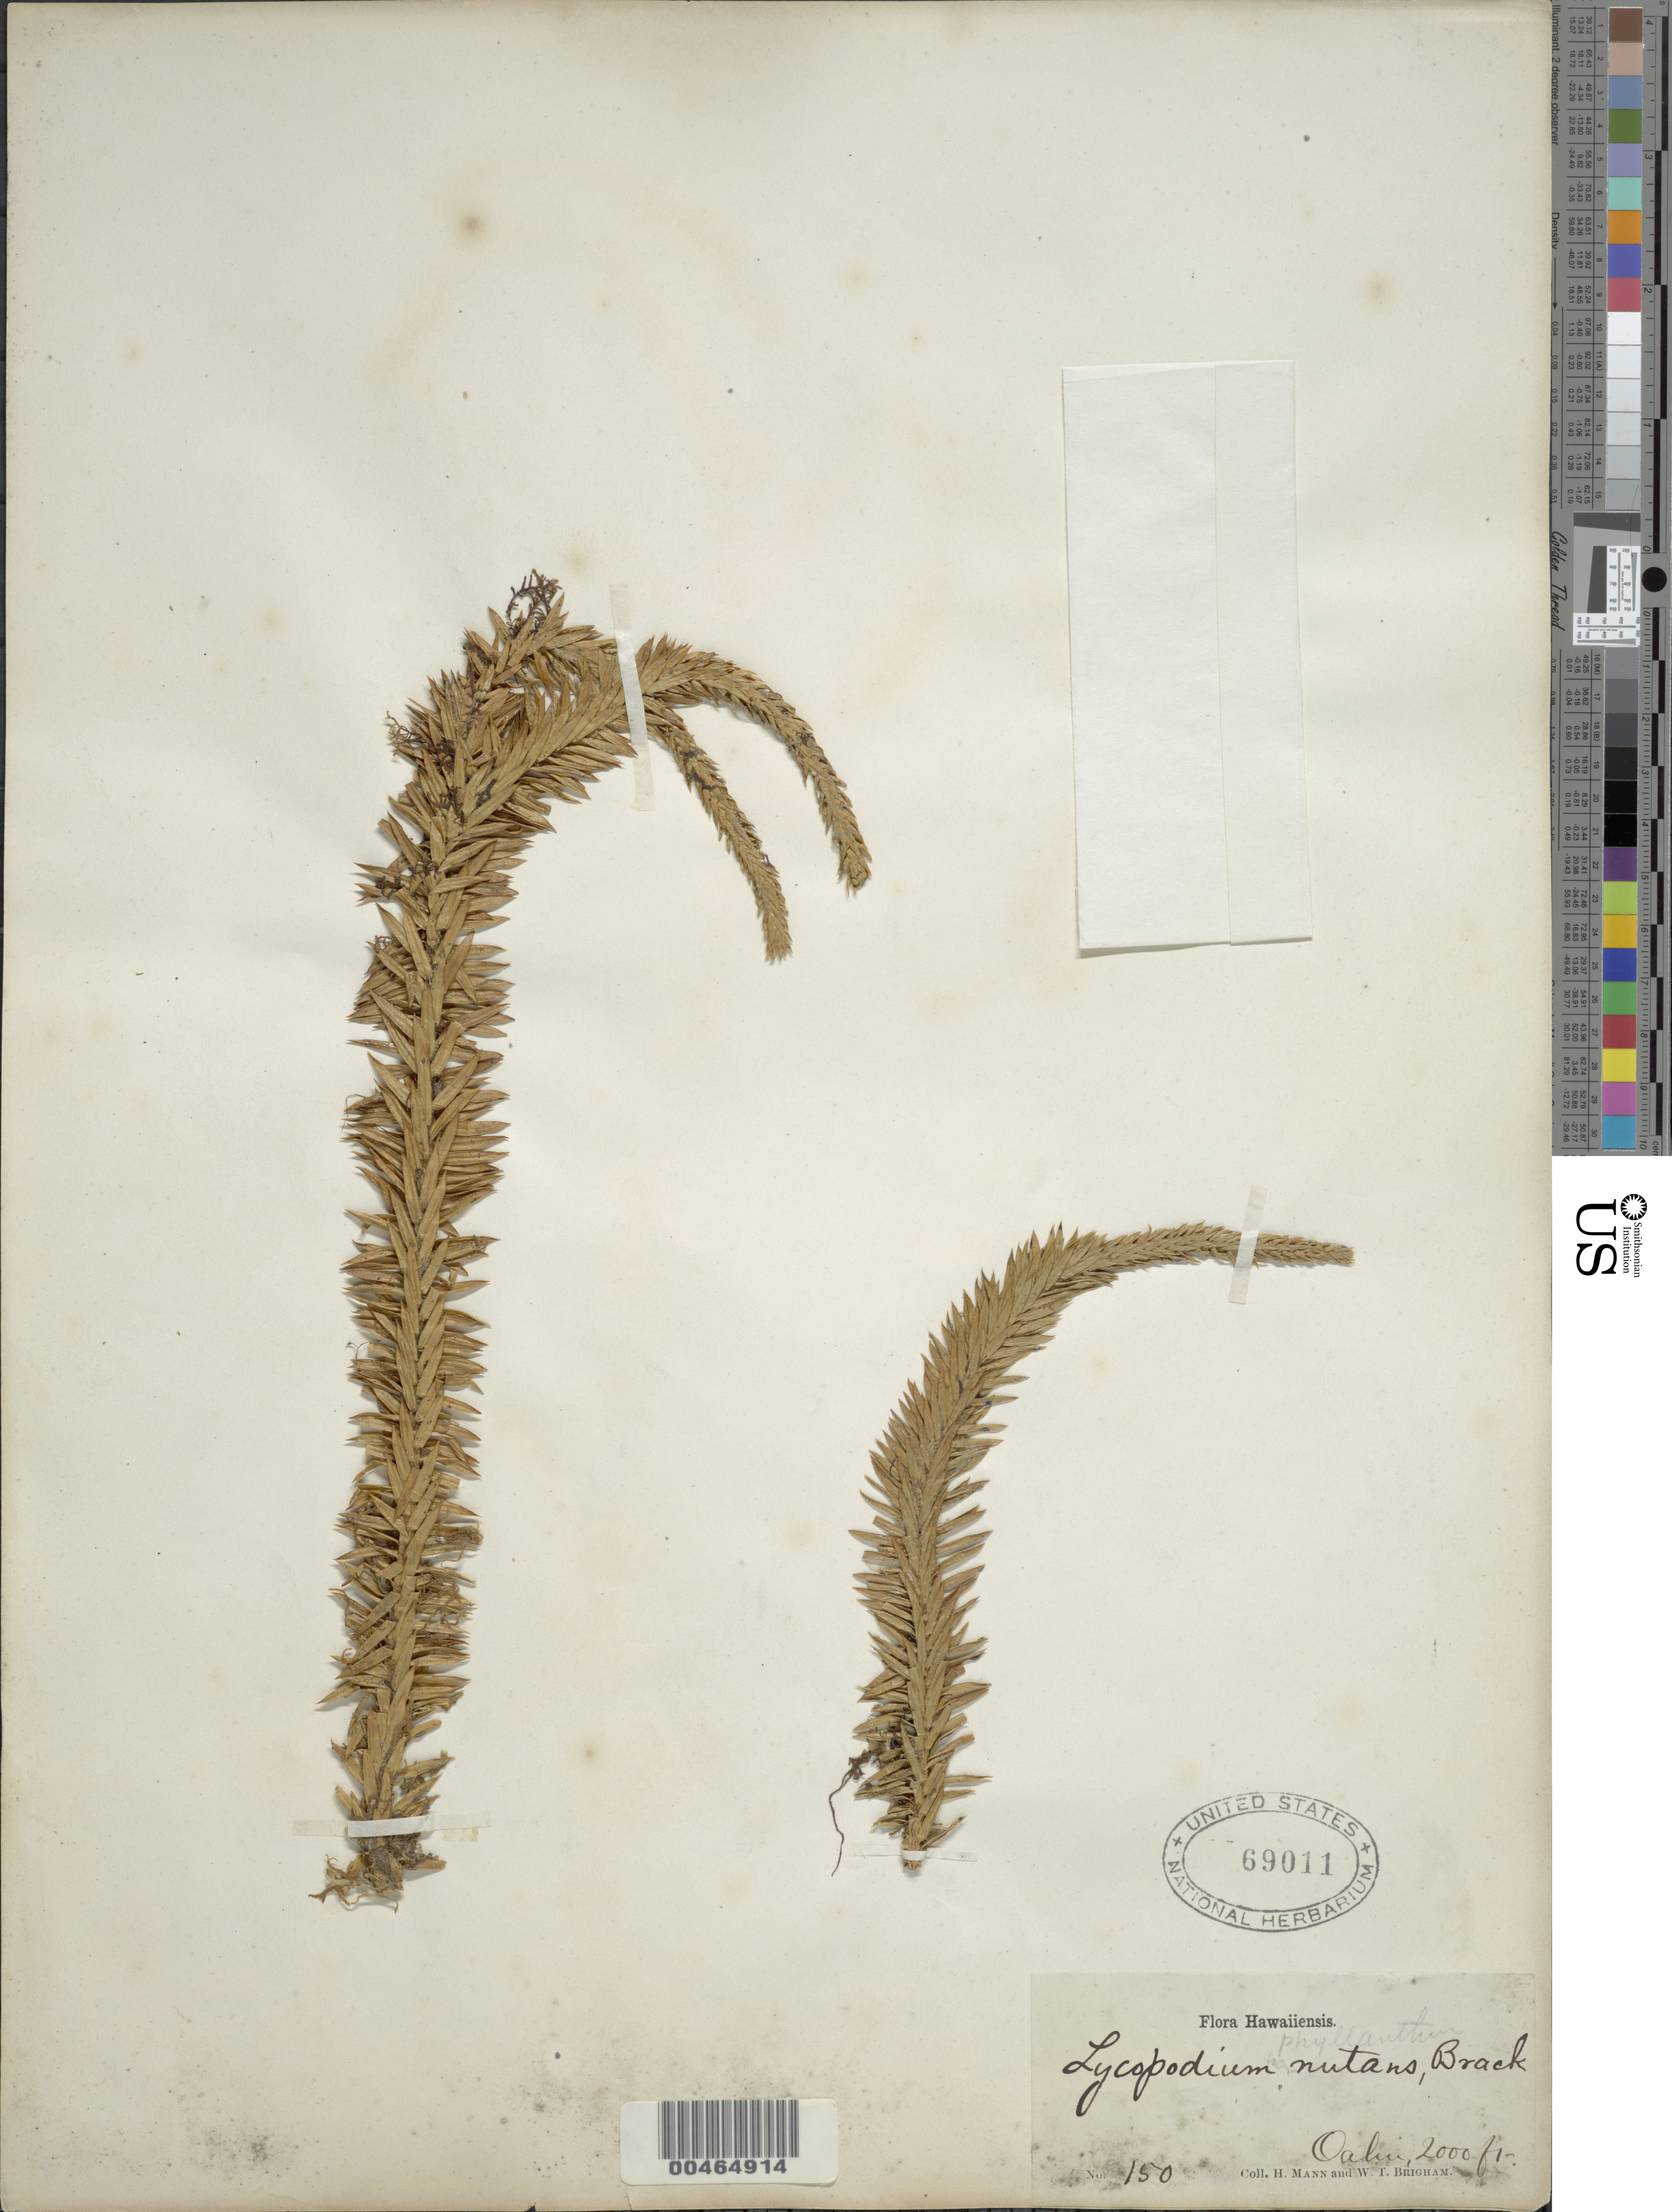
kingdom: Plantae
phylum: Tracheophyta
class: Lycopodiopsida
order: Lycopodiales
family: Lycopodiaceae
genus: Phlegmariurus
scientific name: Phlegmariurus nutans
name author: (Brack.) W.H. Wagner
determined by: Field, A. R.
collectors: H. Mann & W. T. Brigham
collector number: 150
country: United States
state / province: Hawaii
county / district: Honolulu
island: Oahu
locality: Oahu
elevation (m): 610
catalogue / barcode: US 69011